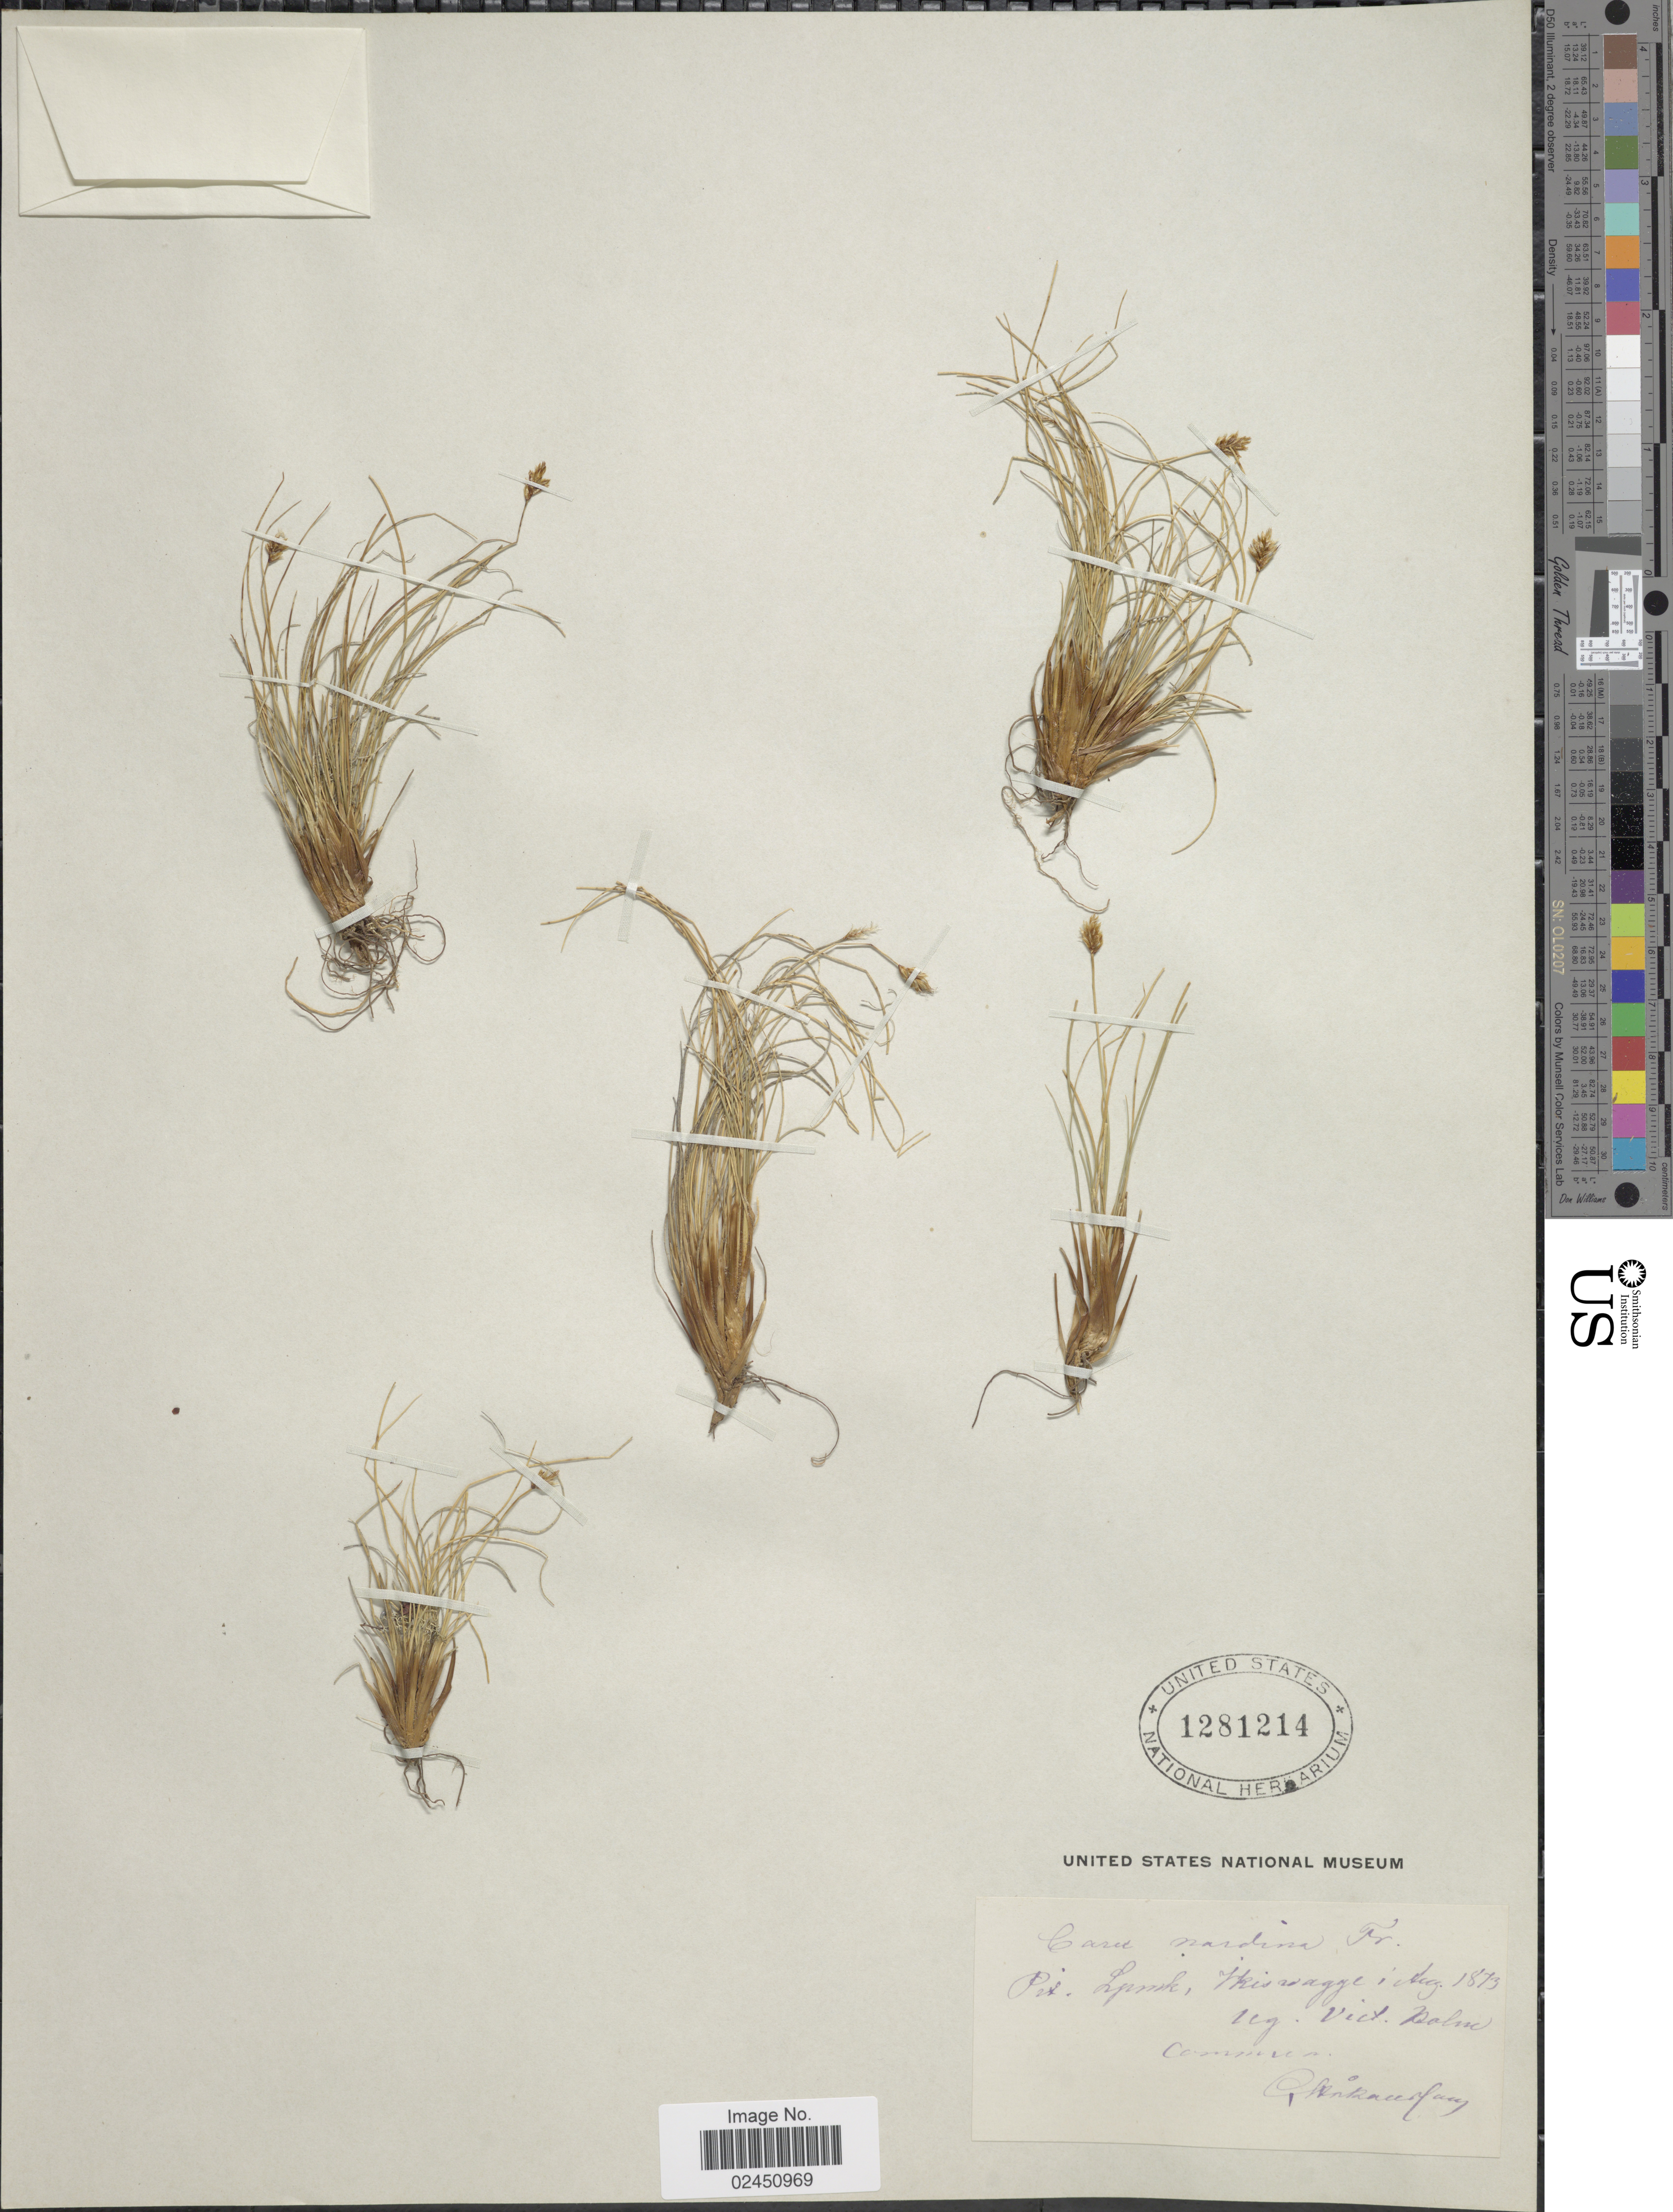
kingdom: Plantae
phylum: Tracheophyta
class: Liliopsida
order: Poales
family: Cyperaceae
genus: Carex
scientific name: Carex nardina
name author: (Hornem.) Fr.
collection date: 1873-08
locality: Pit Lprik, Jkiswagge [interpreted]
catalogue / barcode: US 1281214